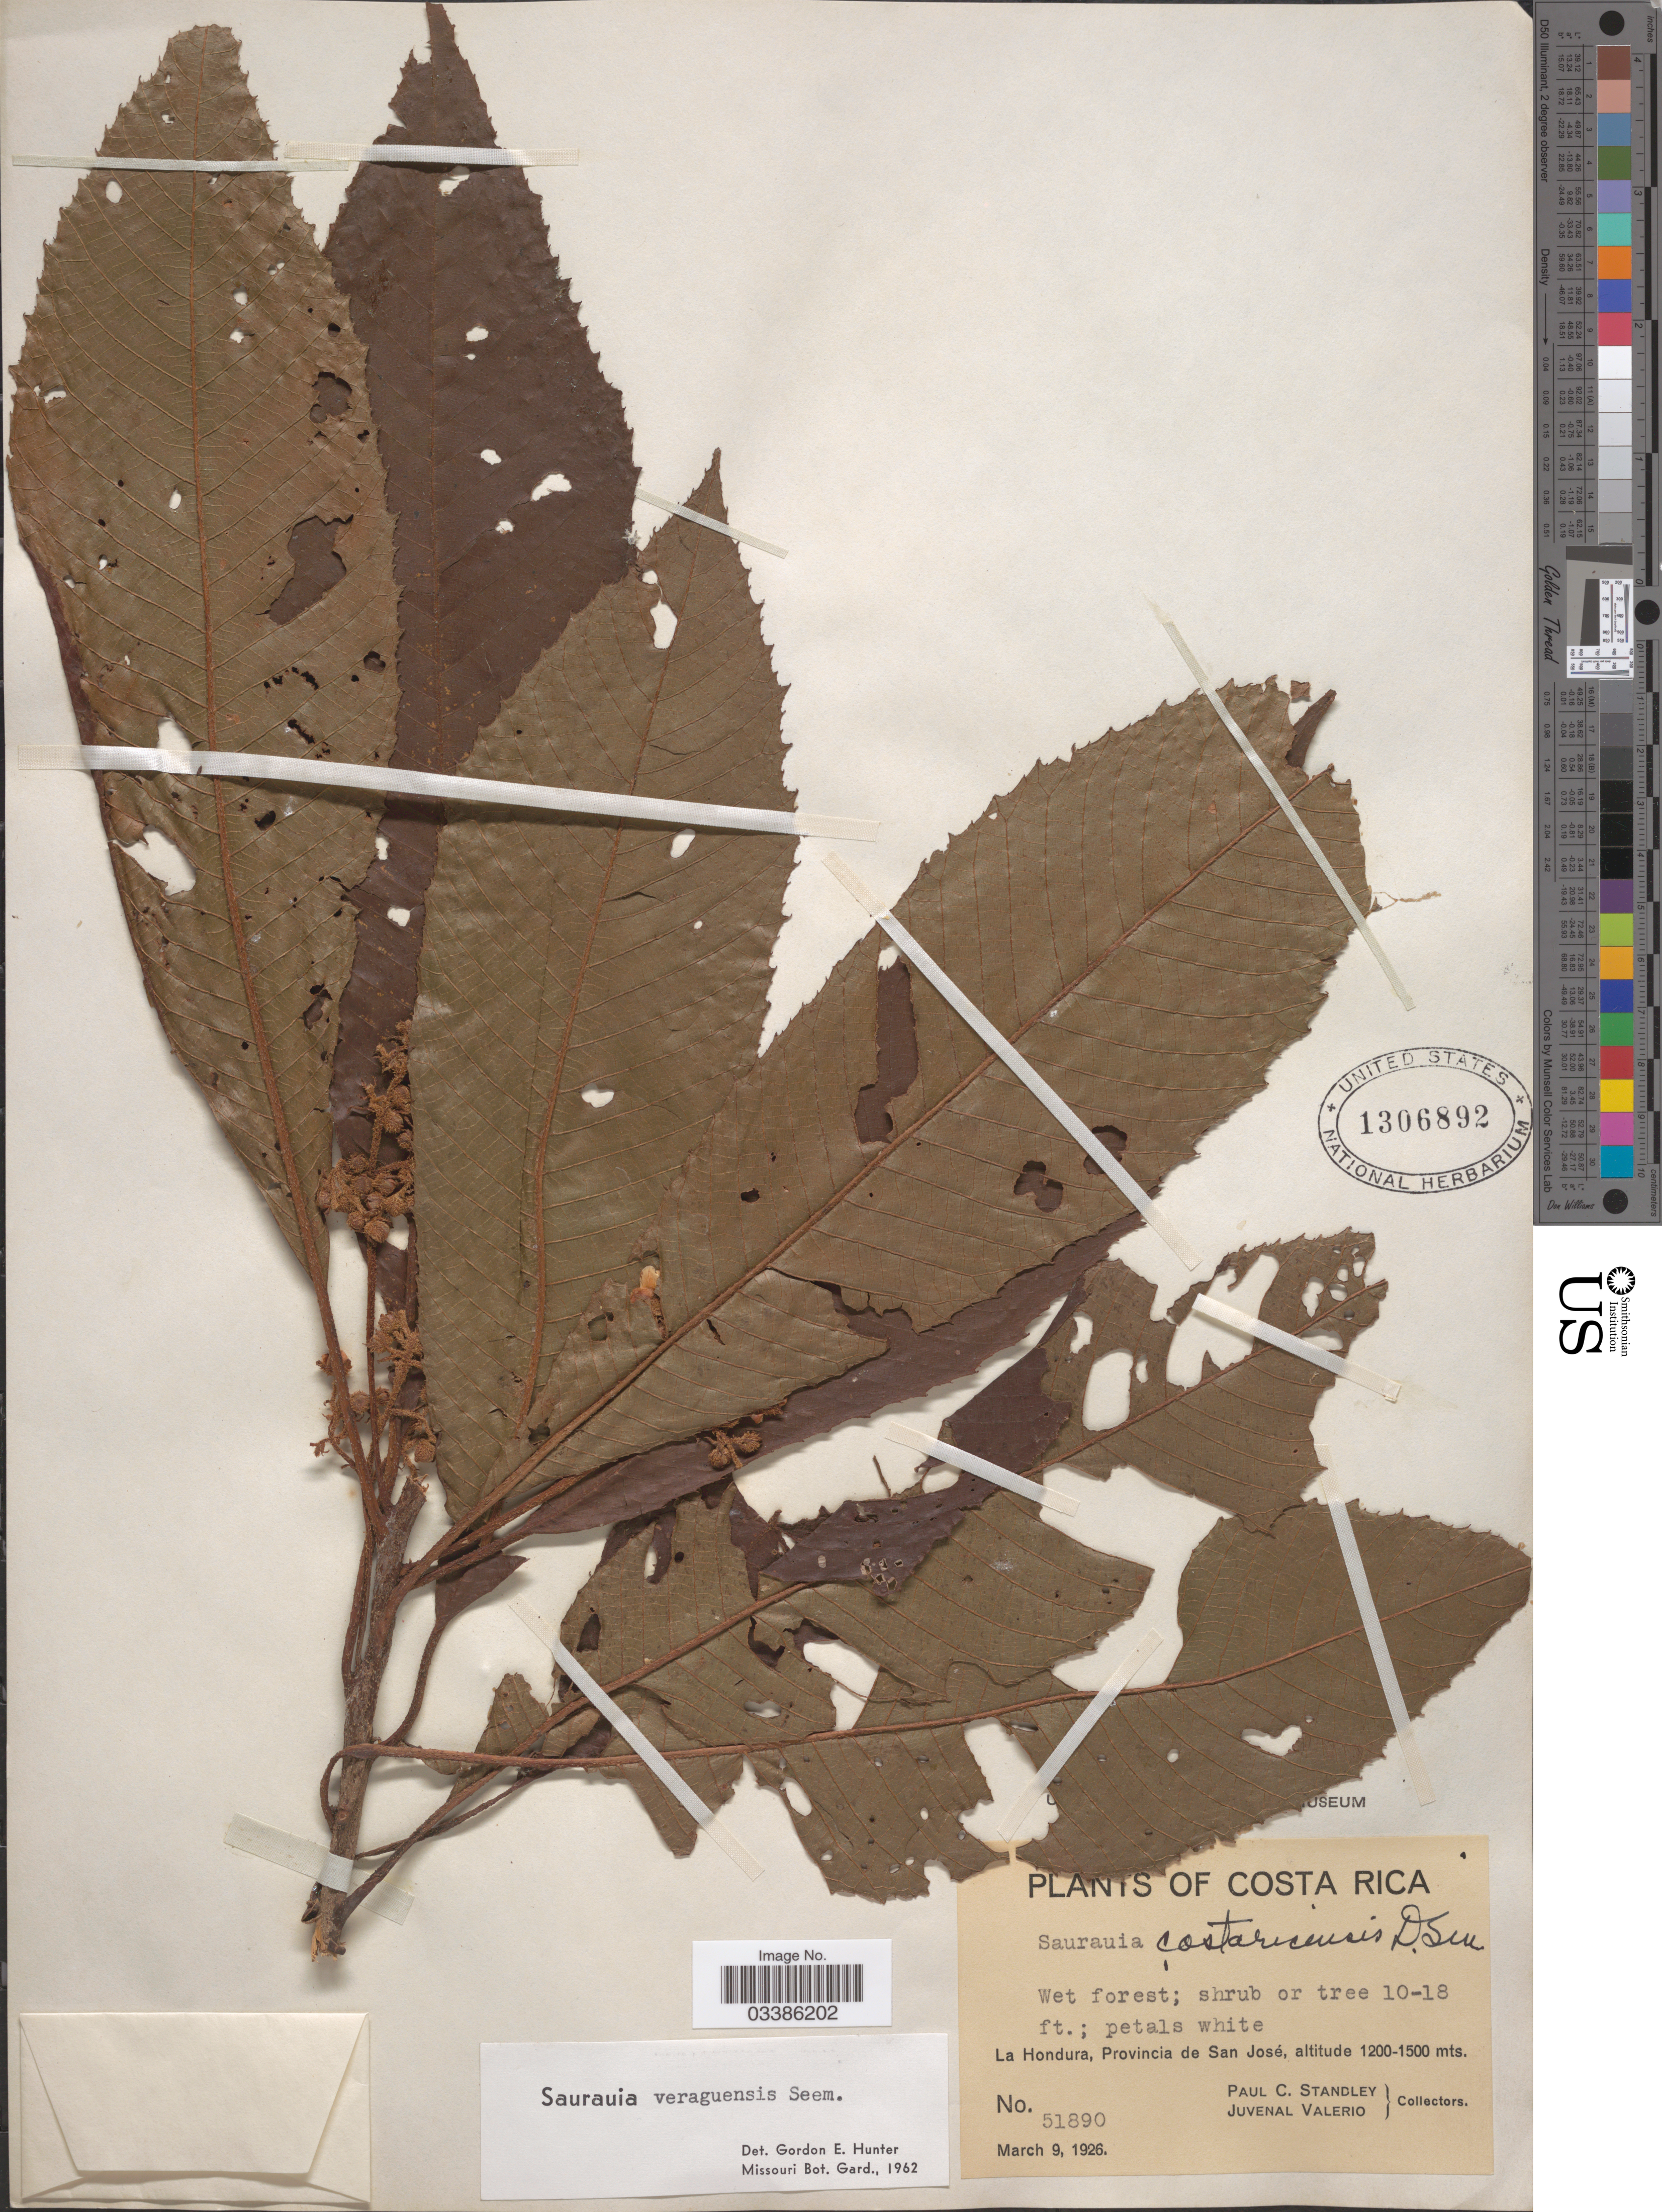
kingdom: Plantae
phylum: Tracheophyta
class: Magnoliopsida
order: Ericales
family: Actinidiaceae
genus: Saurauia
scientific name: Saurauia veraguasensis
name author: Seem.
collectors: P. C. Standley & J. Valerio R.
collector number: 51890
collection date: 1926-03-09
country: Costa Rica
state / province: San José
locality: La Hondura.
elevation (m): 1200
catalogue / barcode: US 1306892